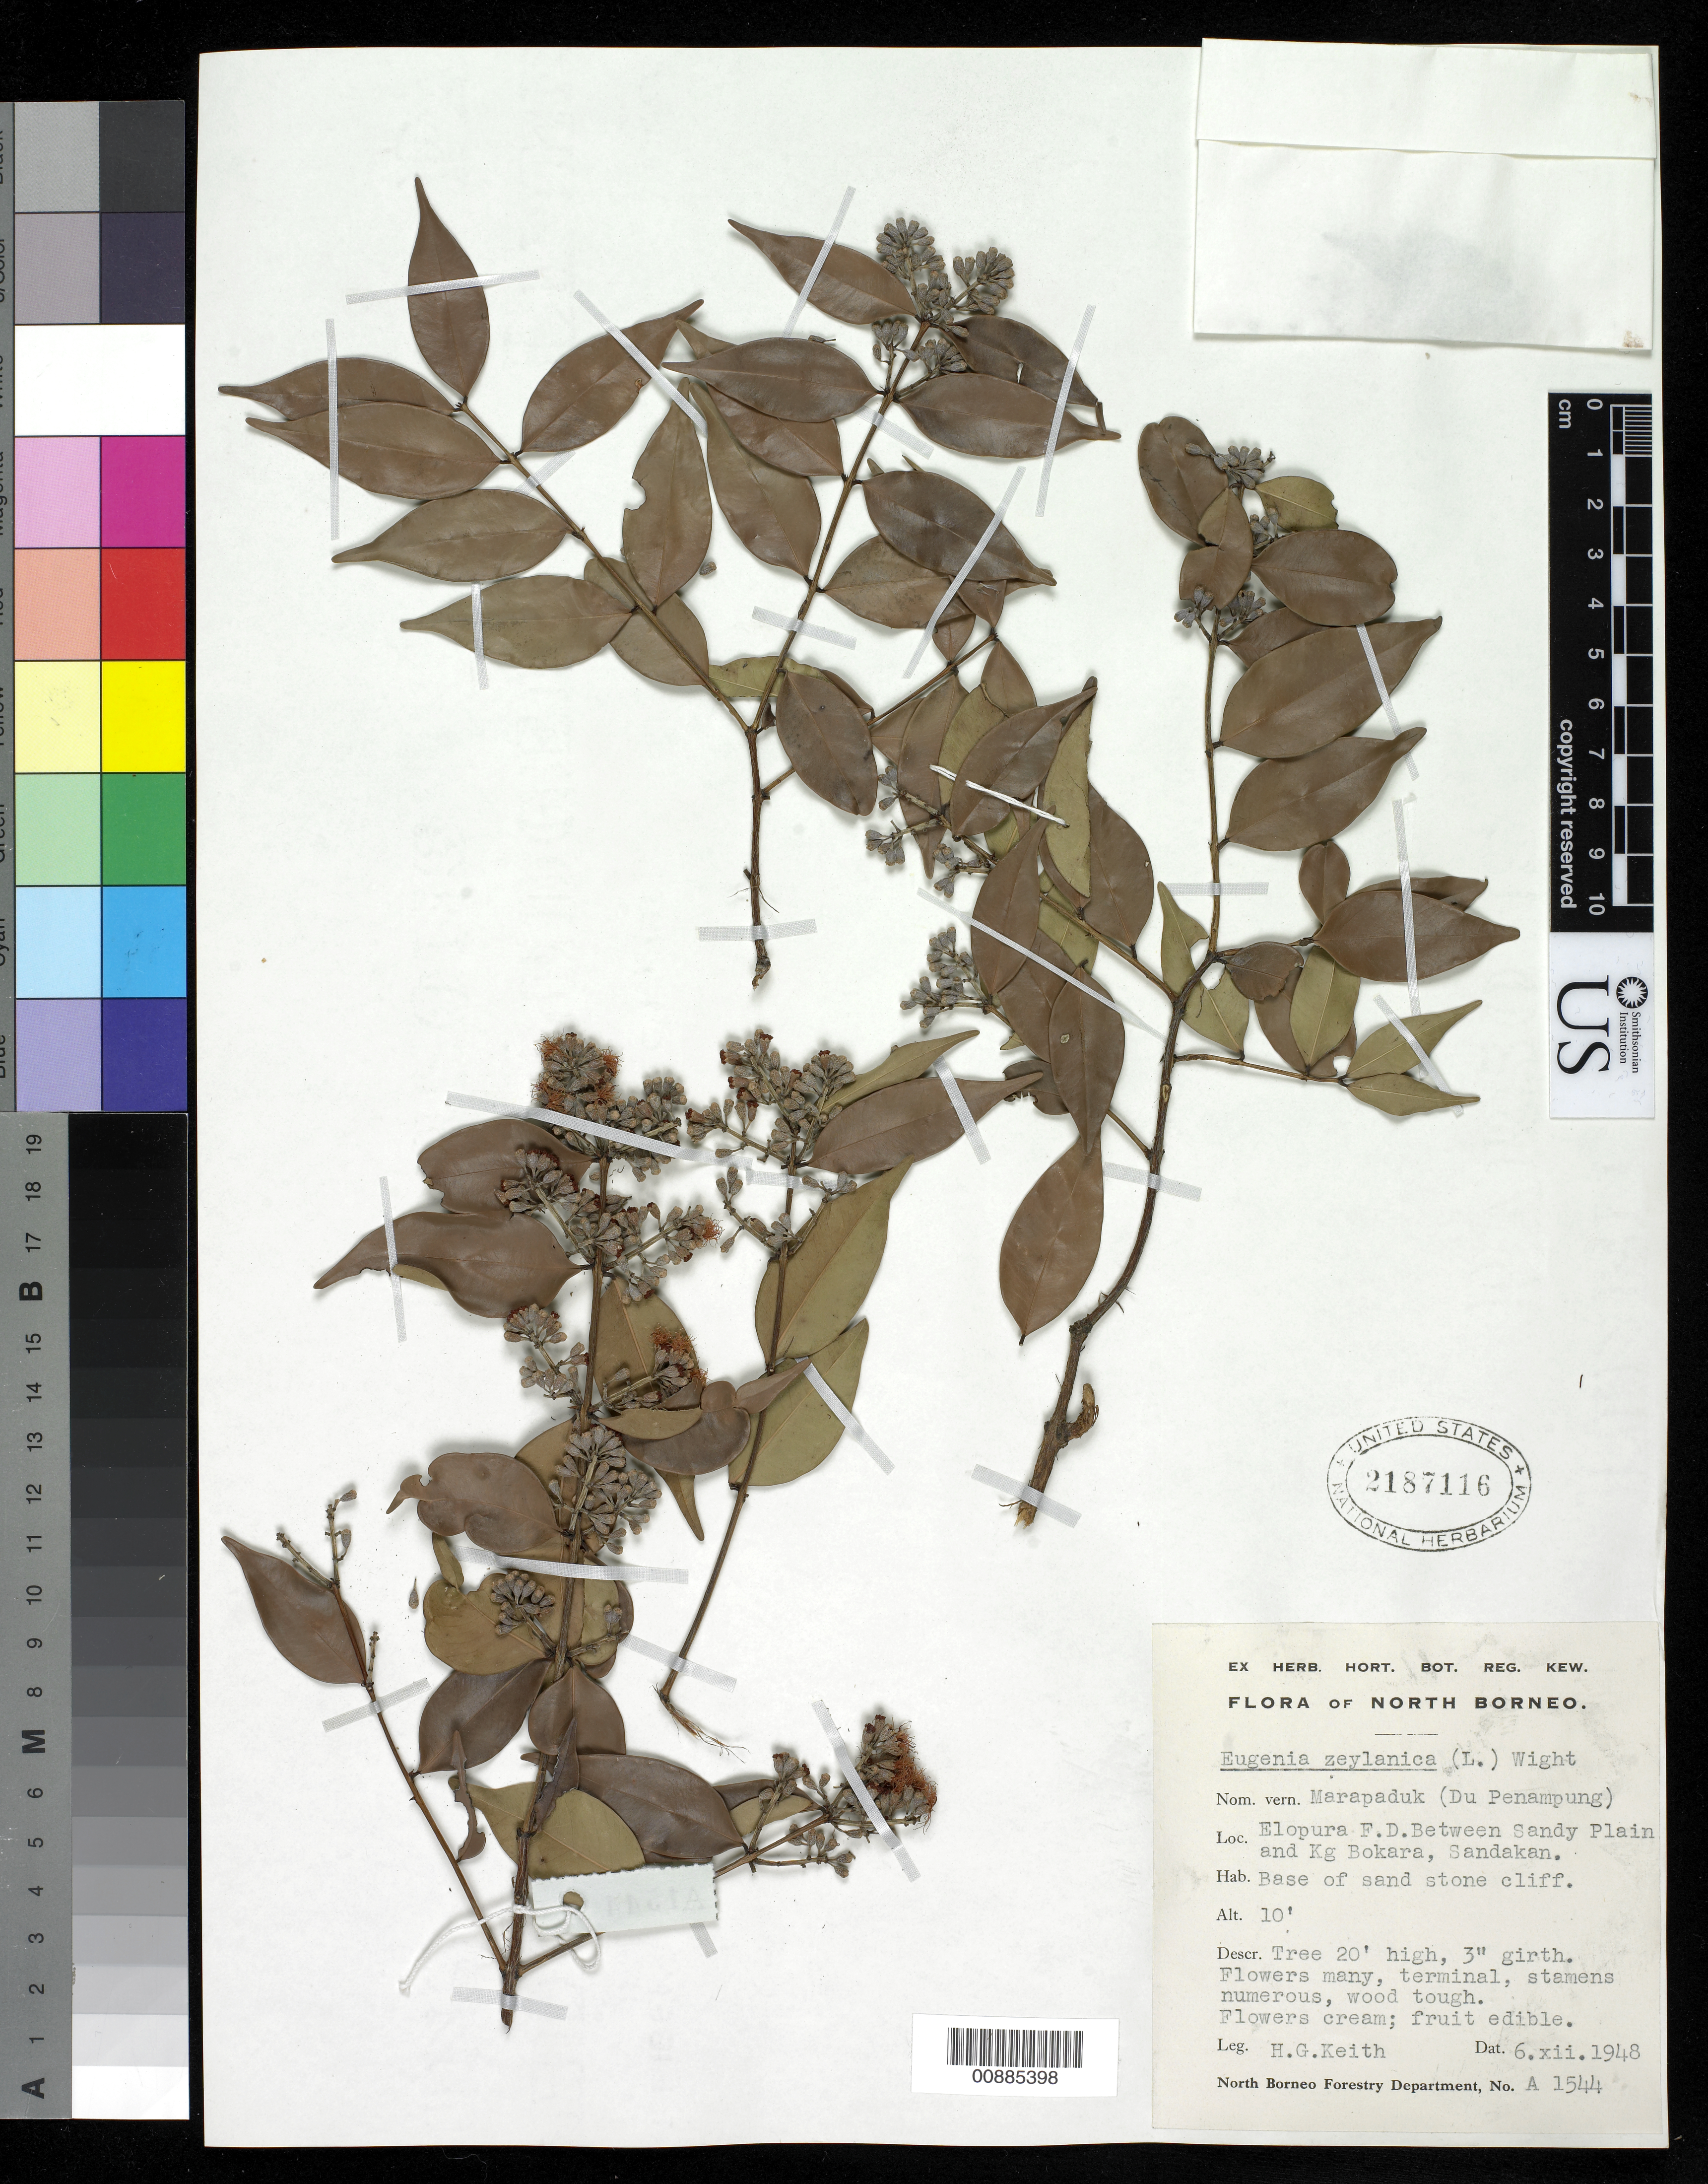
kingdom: Plantae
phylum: Tracheophyta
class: Magnoliopsida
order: Myrtales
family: Myrtaceae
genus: Syzygium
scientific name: Syzygium zeylanicum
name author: (L.) DC.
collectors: H. Keith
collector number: A 1544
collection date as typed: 06 Dec 1948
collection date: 1948-12-06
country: Malaysia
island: Sandakan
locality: Elopura F.D. Between Sanday Plain and Kg Bokara.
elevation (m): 3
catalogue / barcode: US 2187116